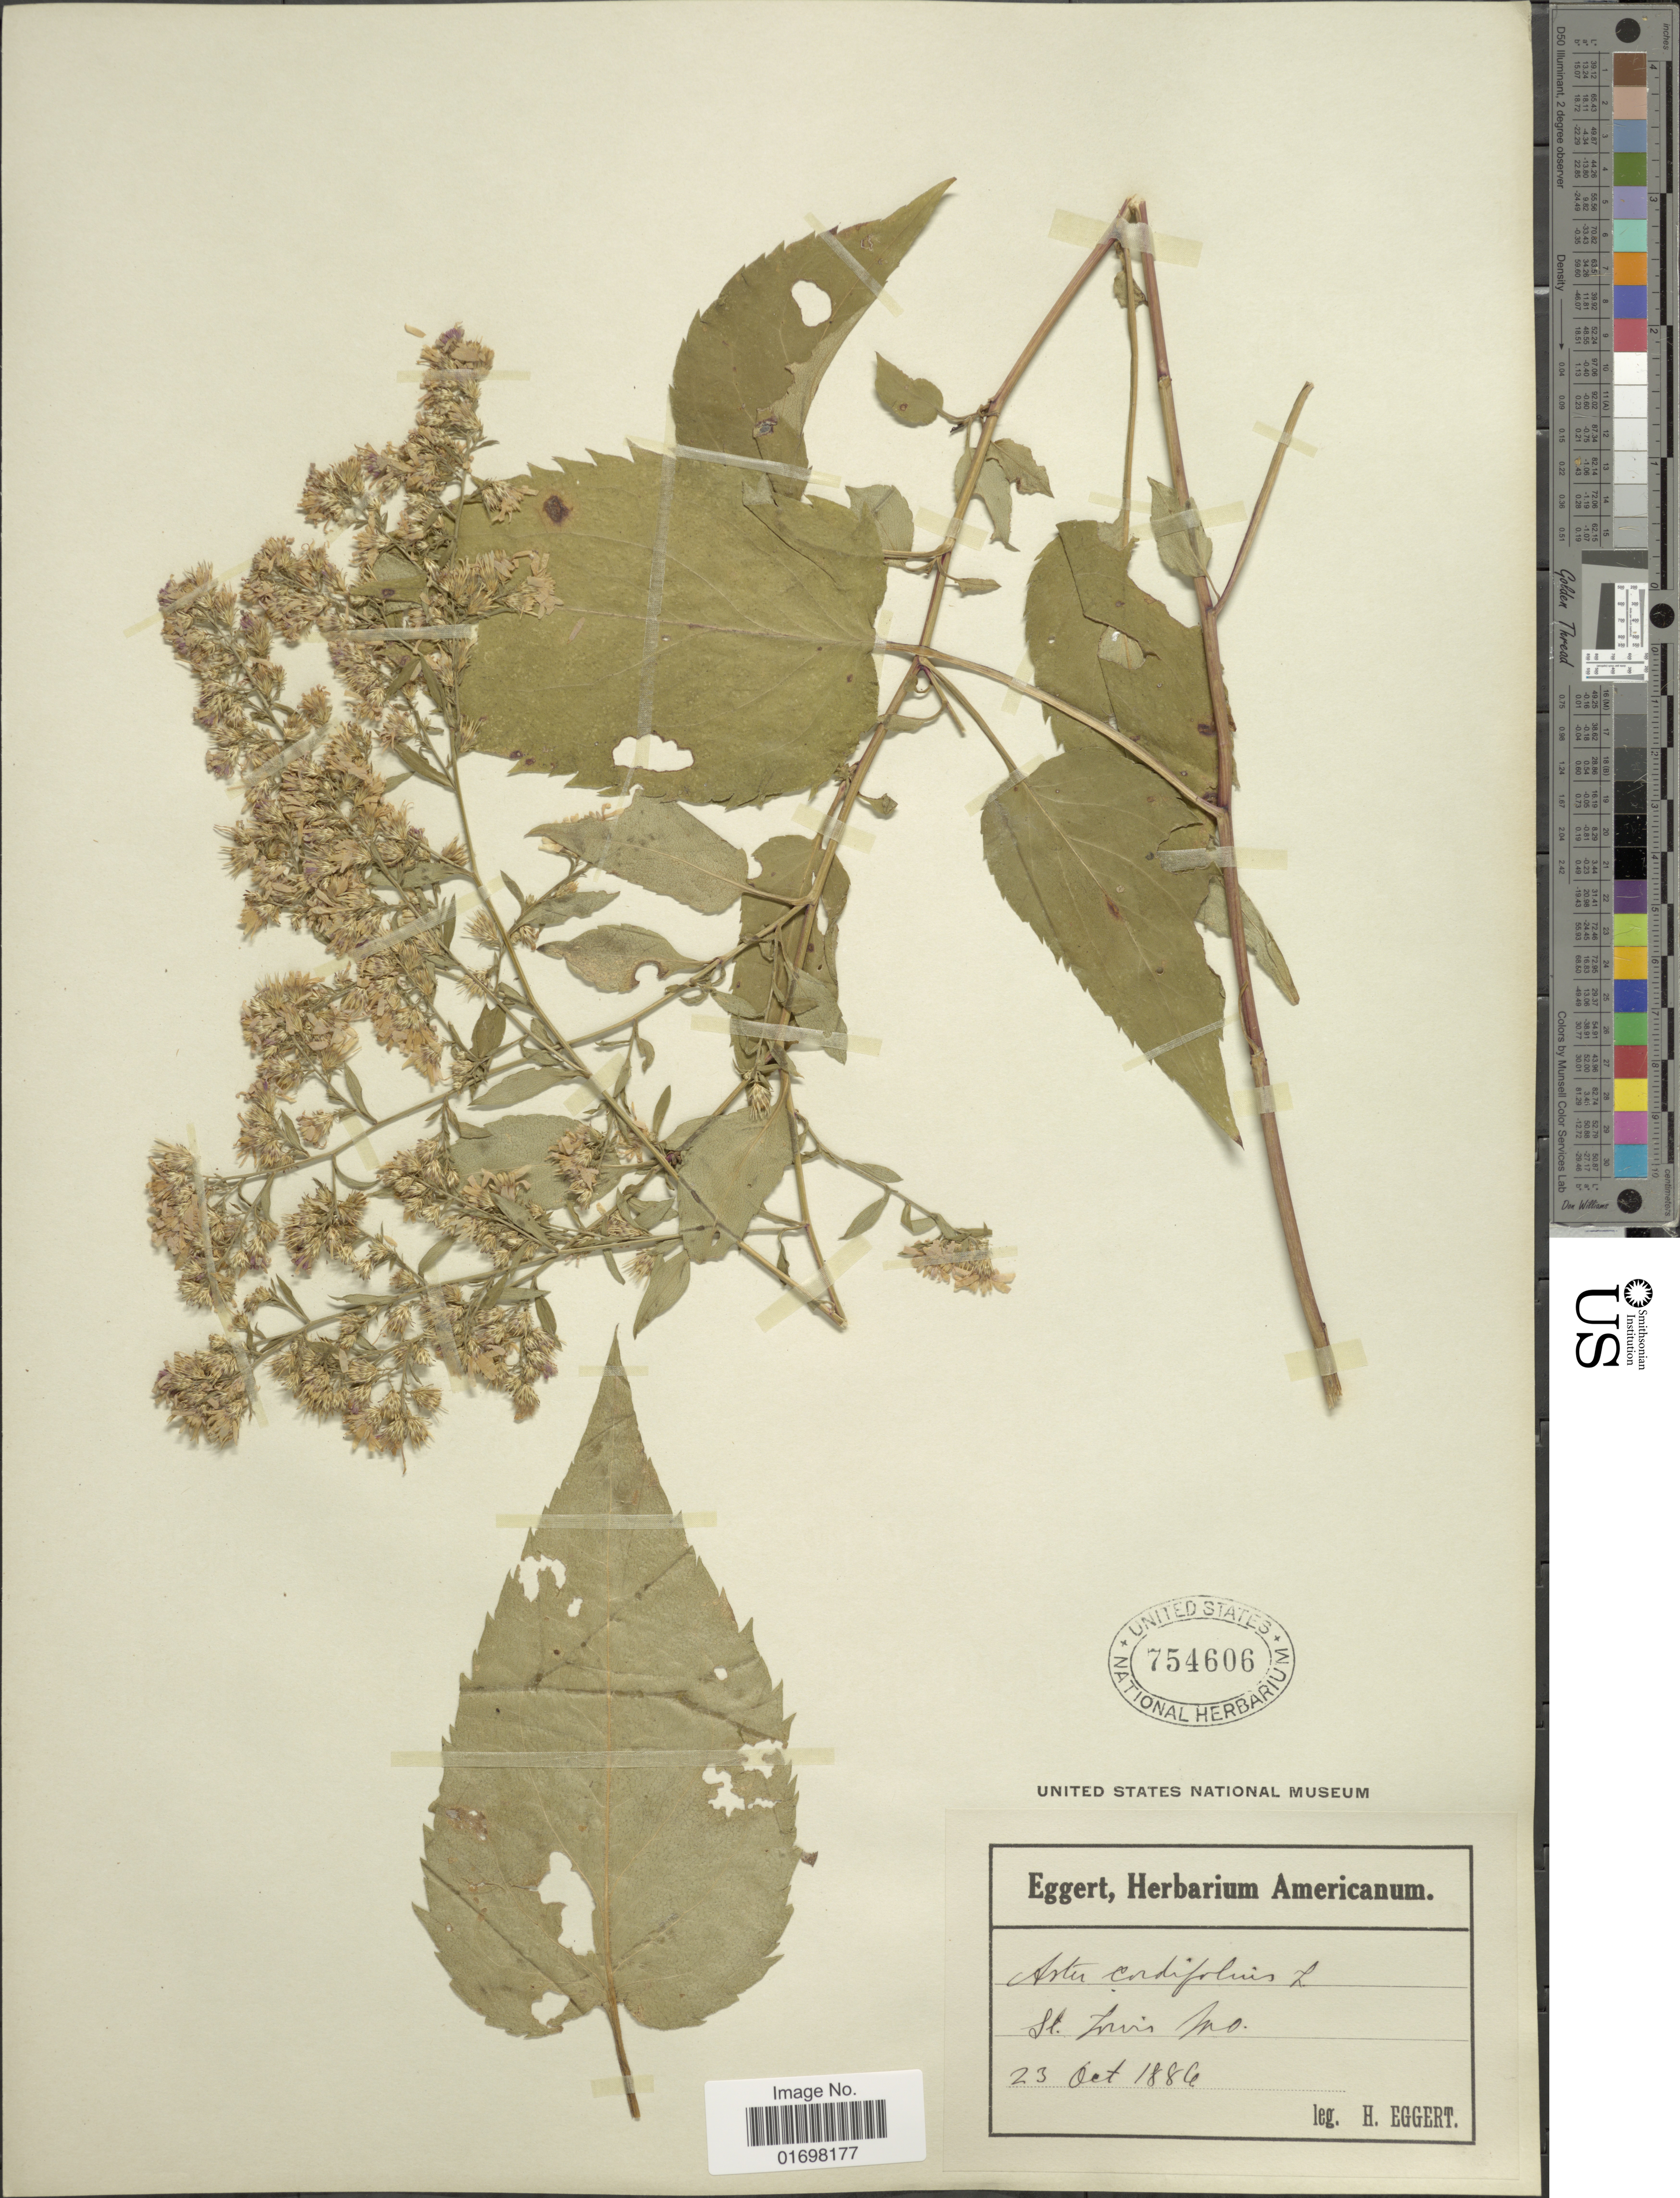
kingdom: Plantae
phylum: Tracheophyta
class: Magnoliopsida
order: Asterales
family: Asteraceae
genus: Symphyotrichum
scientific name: Symphyotrichum cordifolium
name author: (L.) G.L. Nesom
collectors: H. Eggert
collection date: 1886-10-23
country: United States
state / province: Missouri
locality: St. Louis, Mo.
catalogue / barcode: US 754606